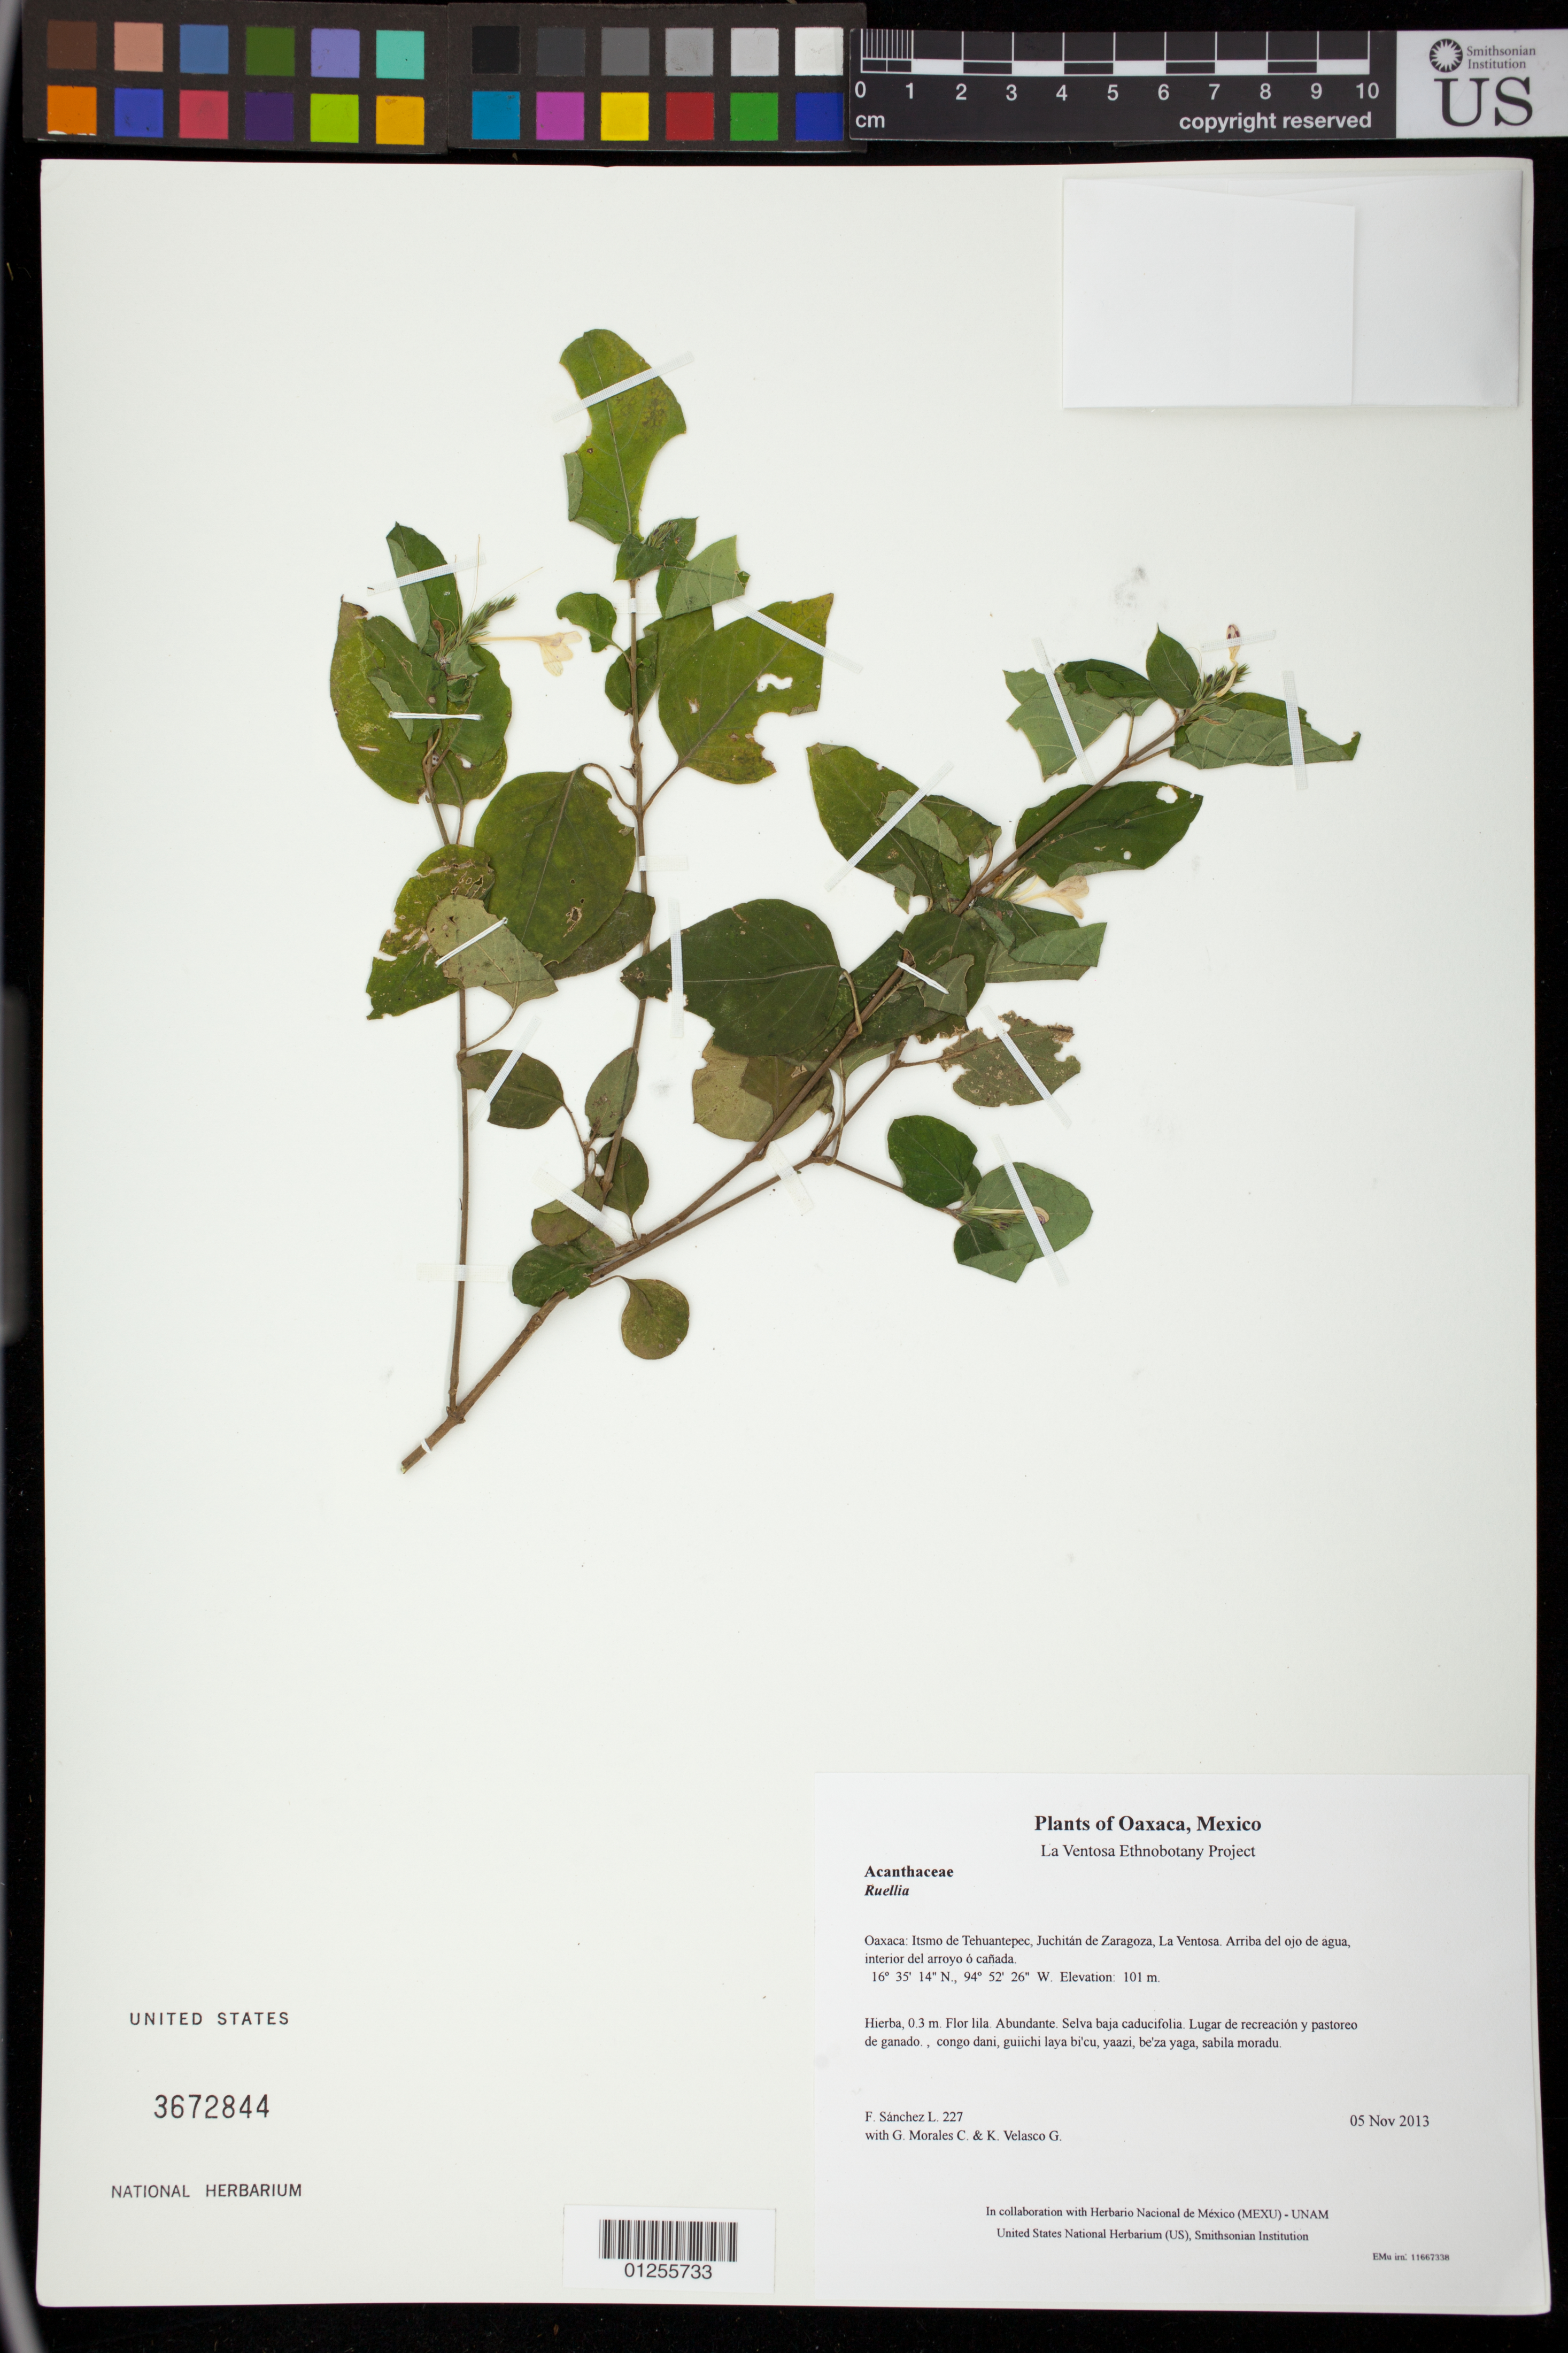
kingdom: Plantae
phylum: Tracheophyta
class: Magnoliopsida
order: Lamiales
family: Acanthaceae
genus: Justicia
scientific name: Justicia ramosa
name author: (Oerst.) V.A.W. Graham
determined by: Reyes García, A.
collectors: F. Sánchez L., G. Morales C. & K. Velasco G.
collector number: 227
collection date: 2013-11-05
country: Mexico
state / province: Oaxaca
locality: Itsmo de Tehuantepec, Juchitán de Zaragoza, La Ventosa. Arriba del ojo de agua, interior del arroyo ó cañada.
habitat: Selva baja caducifolia. Lugar de recreación y pastoreo de ganado.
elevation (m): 101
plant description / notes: JEBOT, MEXU, SERO, US; Guixi bandaga. 0.3 m. Guie' lila. Stale.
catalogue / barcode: US 3672844